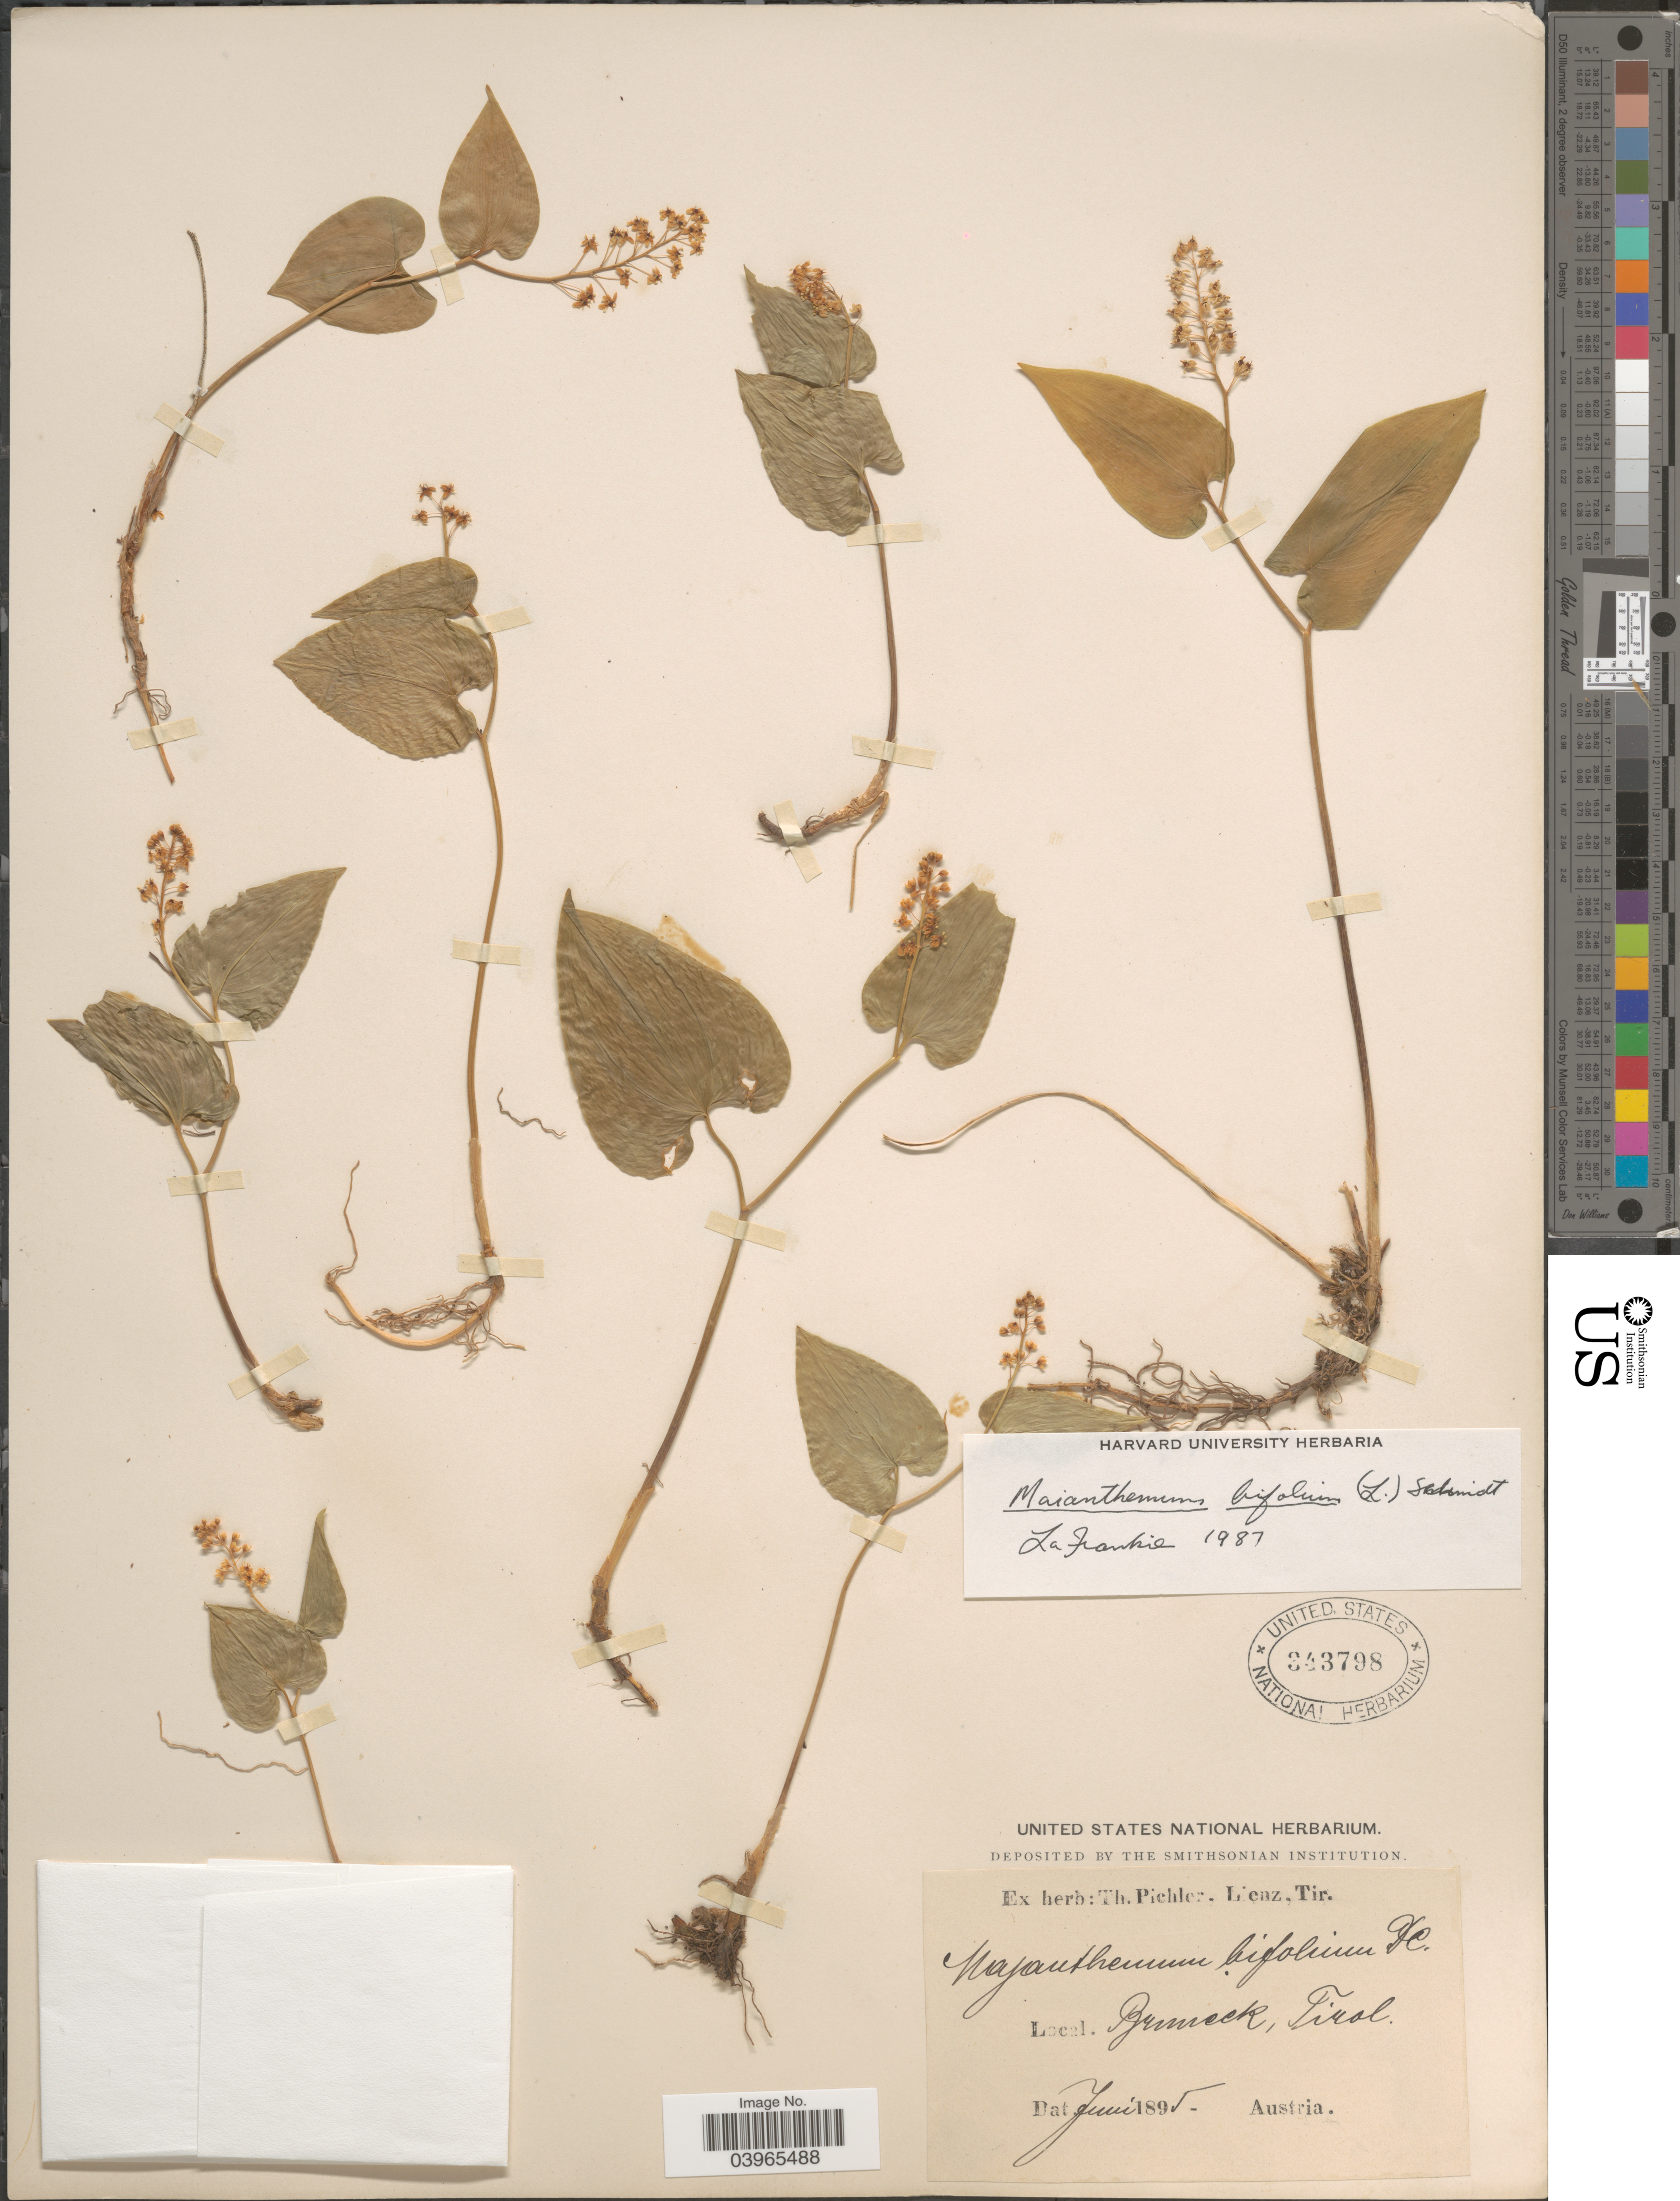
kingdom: Plantae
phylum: Tracheophyta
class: Liliopsida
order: Asparagales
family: Asparagaceae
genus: Maianthemum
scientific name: Maianthemum bifolium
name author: (L.) F.W. Schmidt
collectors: ex herb. T. Pichler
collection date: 1895-06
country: Italy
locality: Bruneck.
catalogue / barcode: US 343798